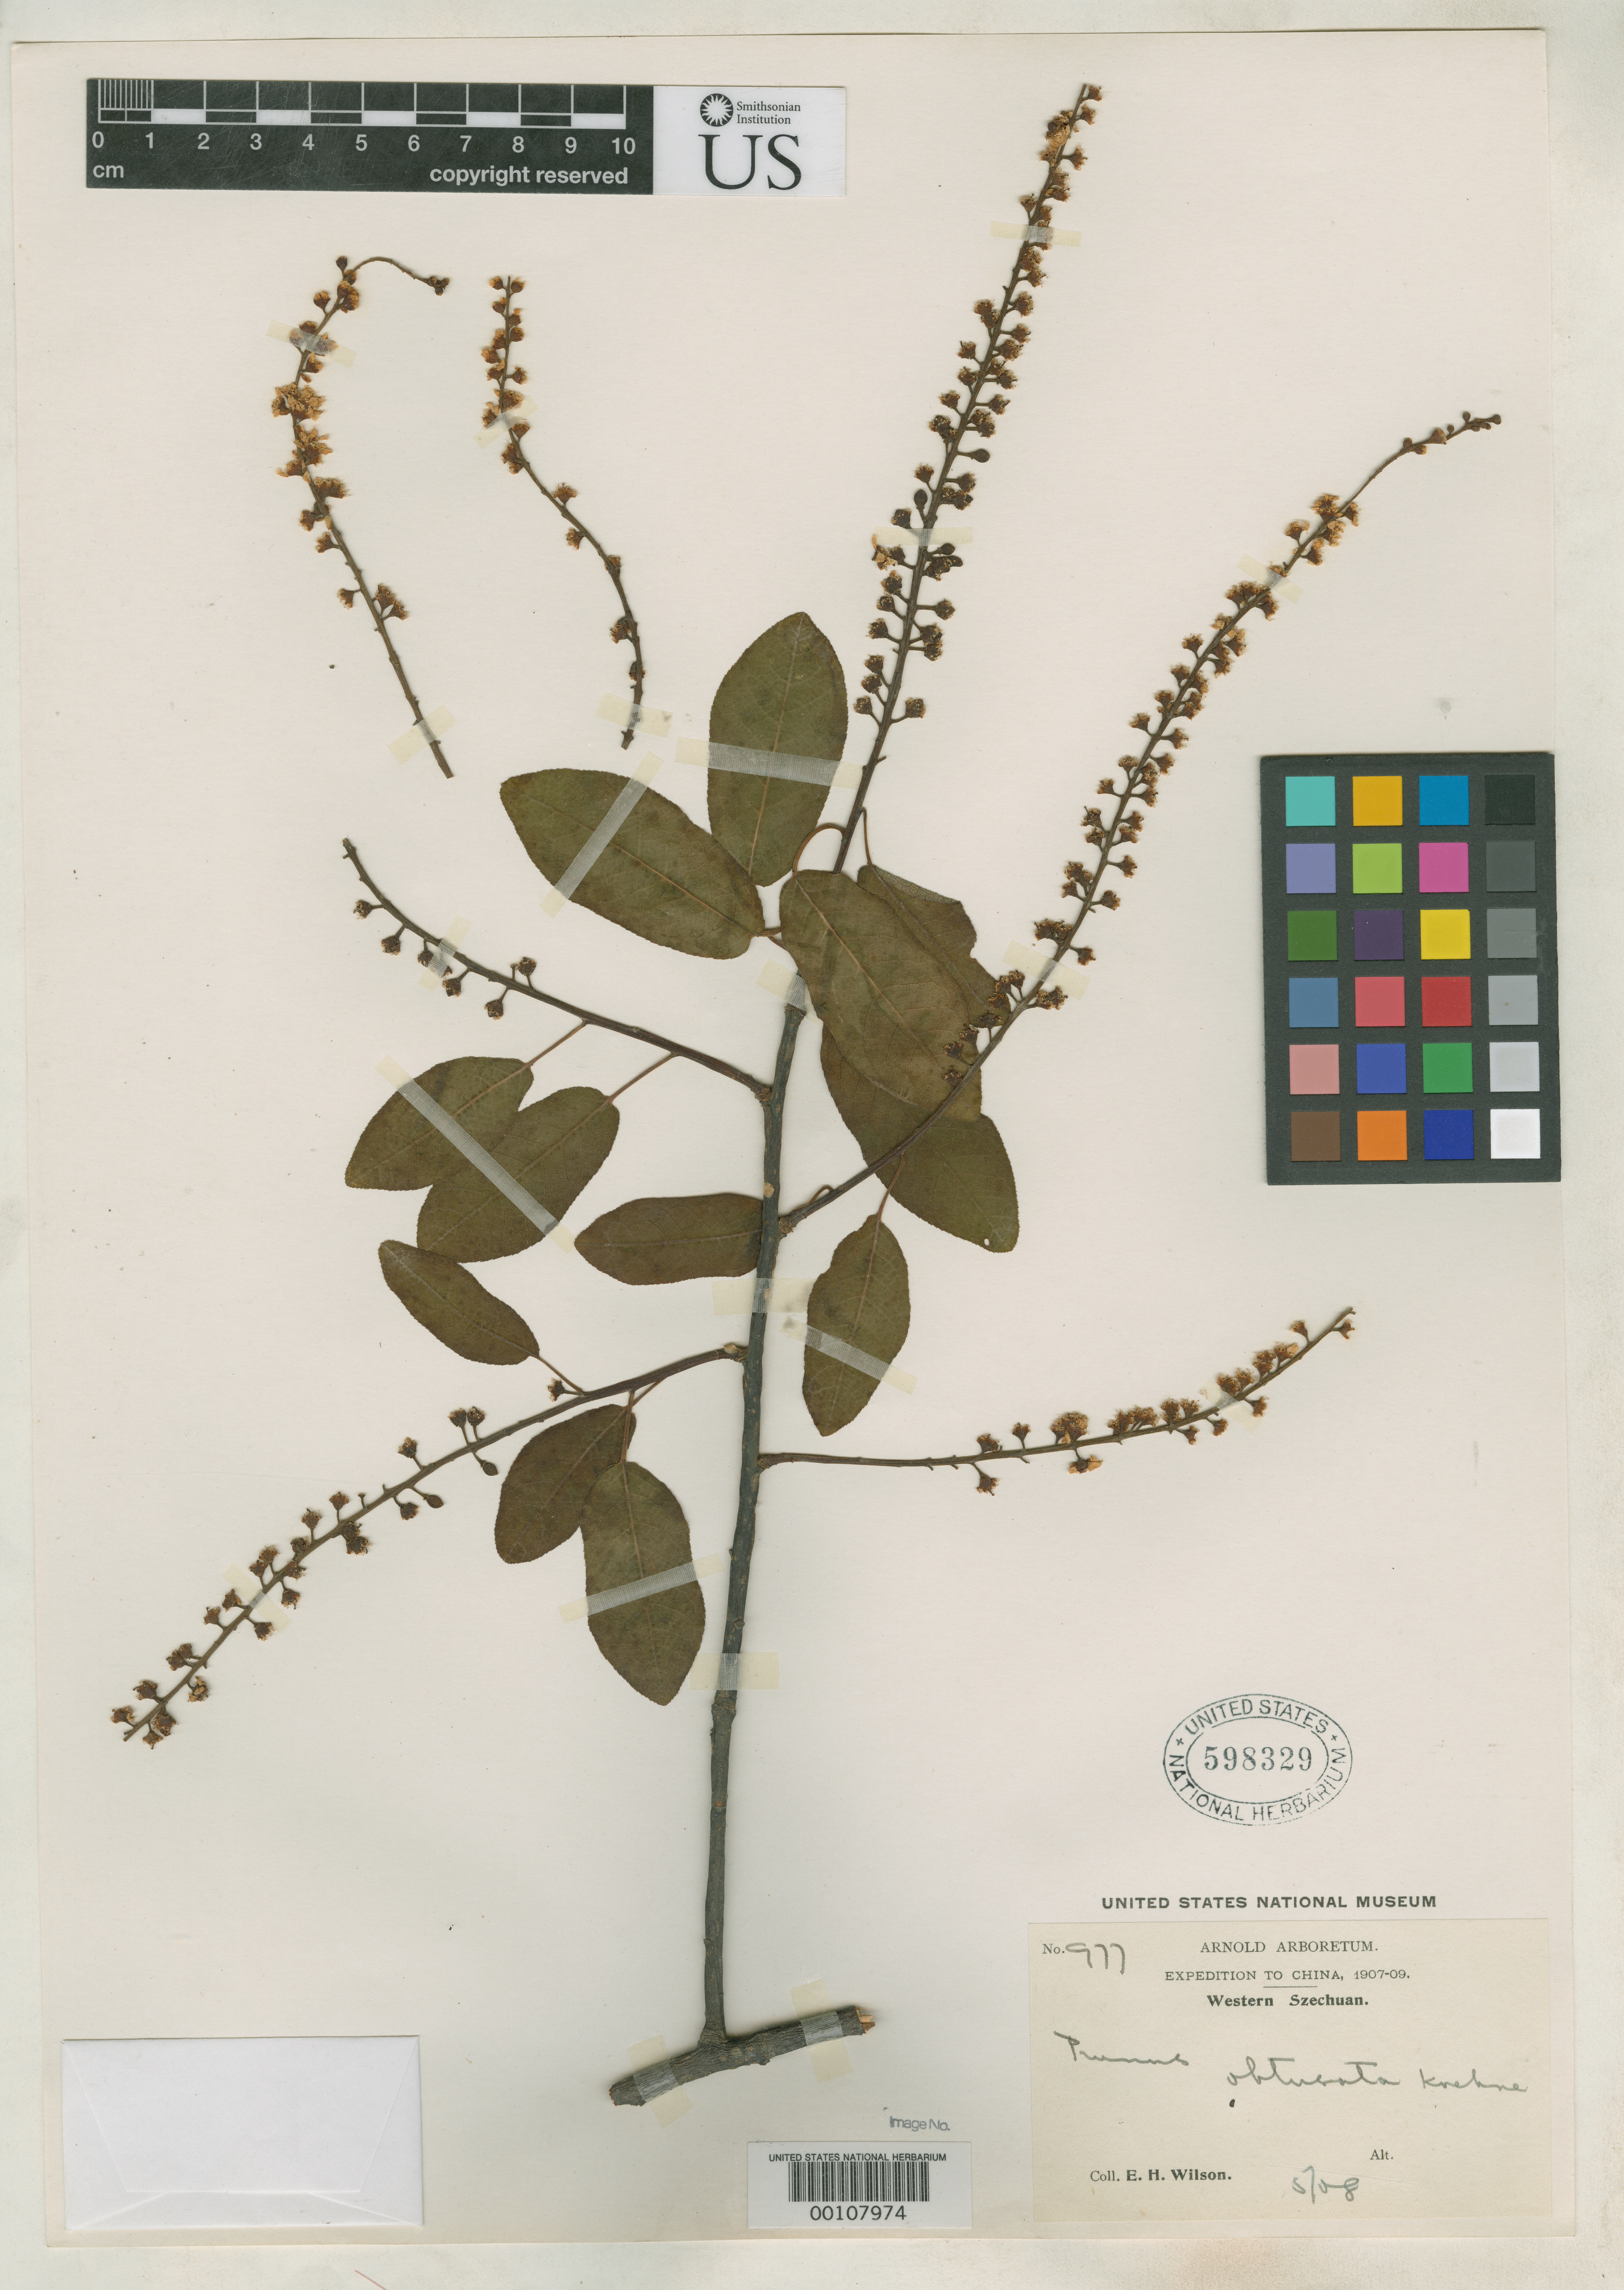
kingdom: Plantae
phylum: Tracheophyta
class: Magnoliopsida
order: Rosales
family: Rosaceae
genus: Prunus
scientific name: Prunus obtusata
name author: Koehne in Sarg.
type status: Isosyntype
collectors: E. H. Wilson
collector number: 977 (flowering branches)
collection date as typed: May 1908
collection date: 1908-05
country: China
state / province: Sichuan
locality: Tachien-lu.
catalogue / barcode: US 598329